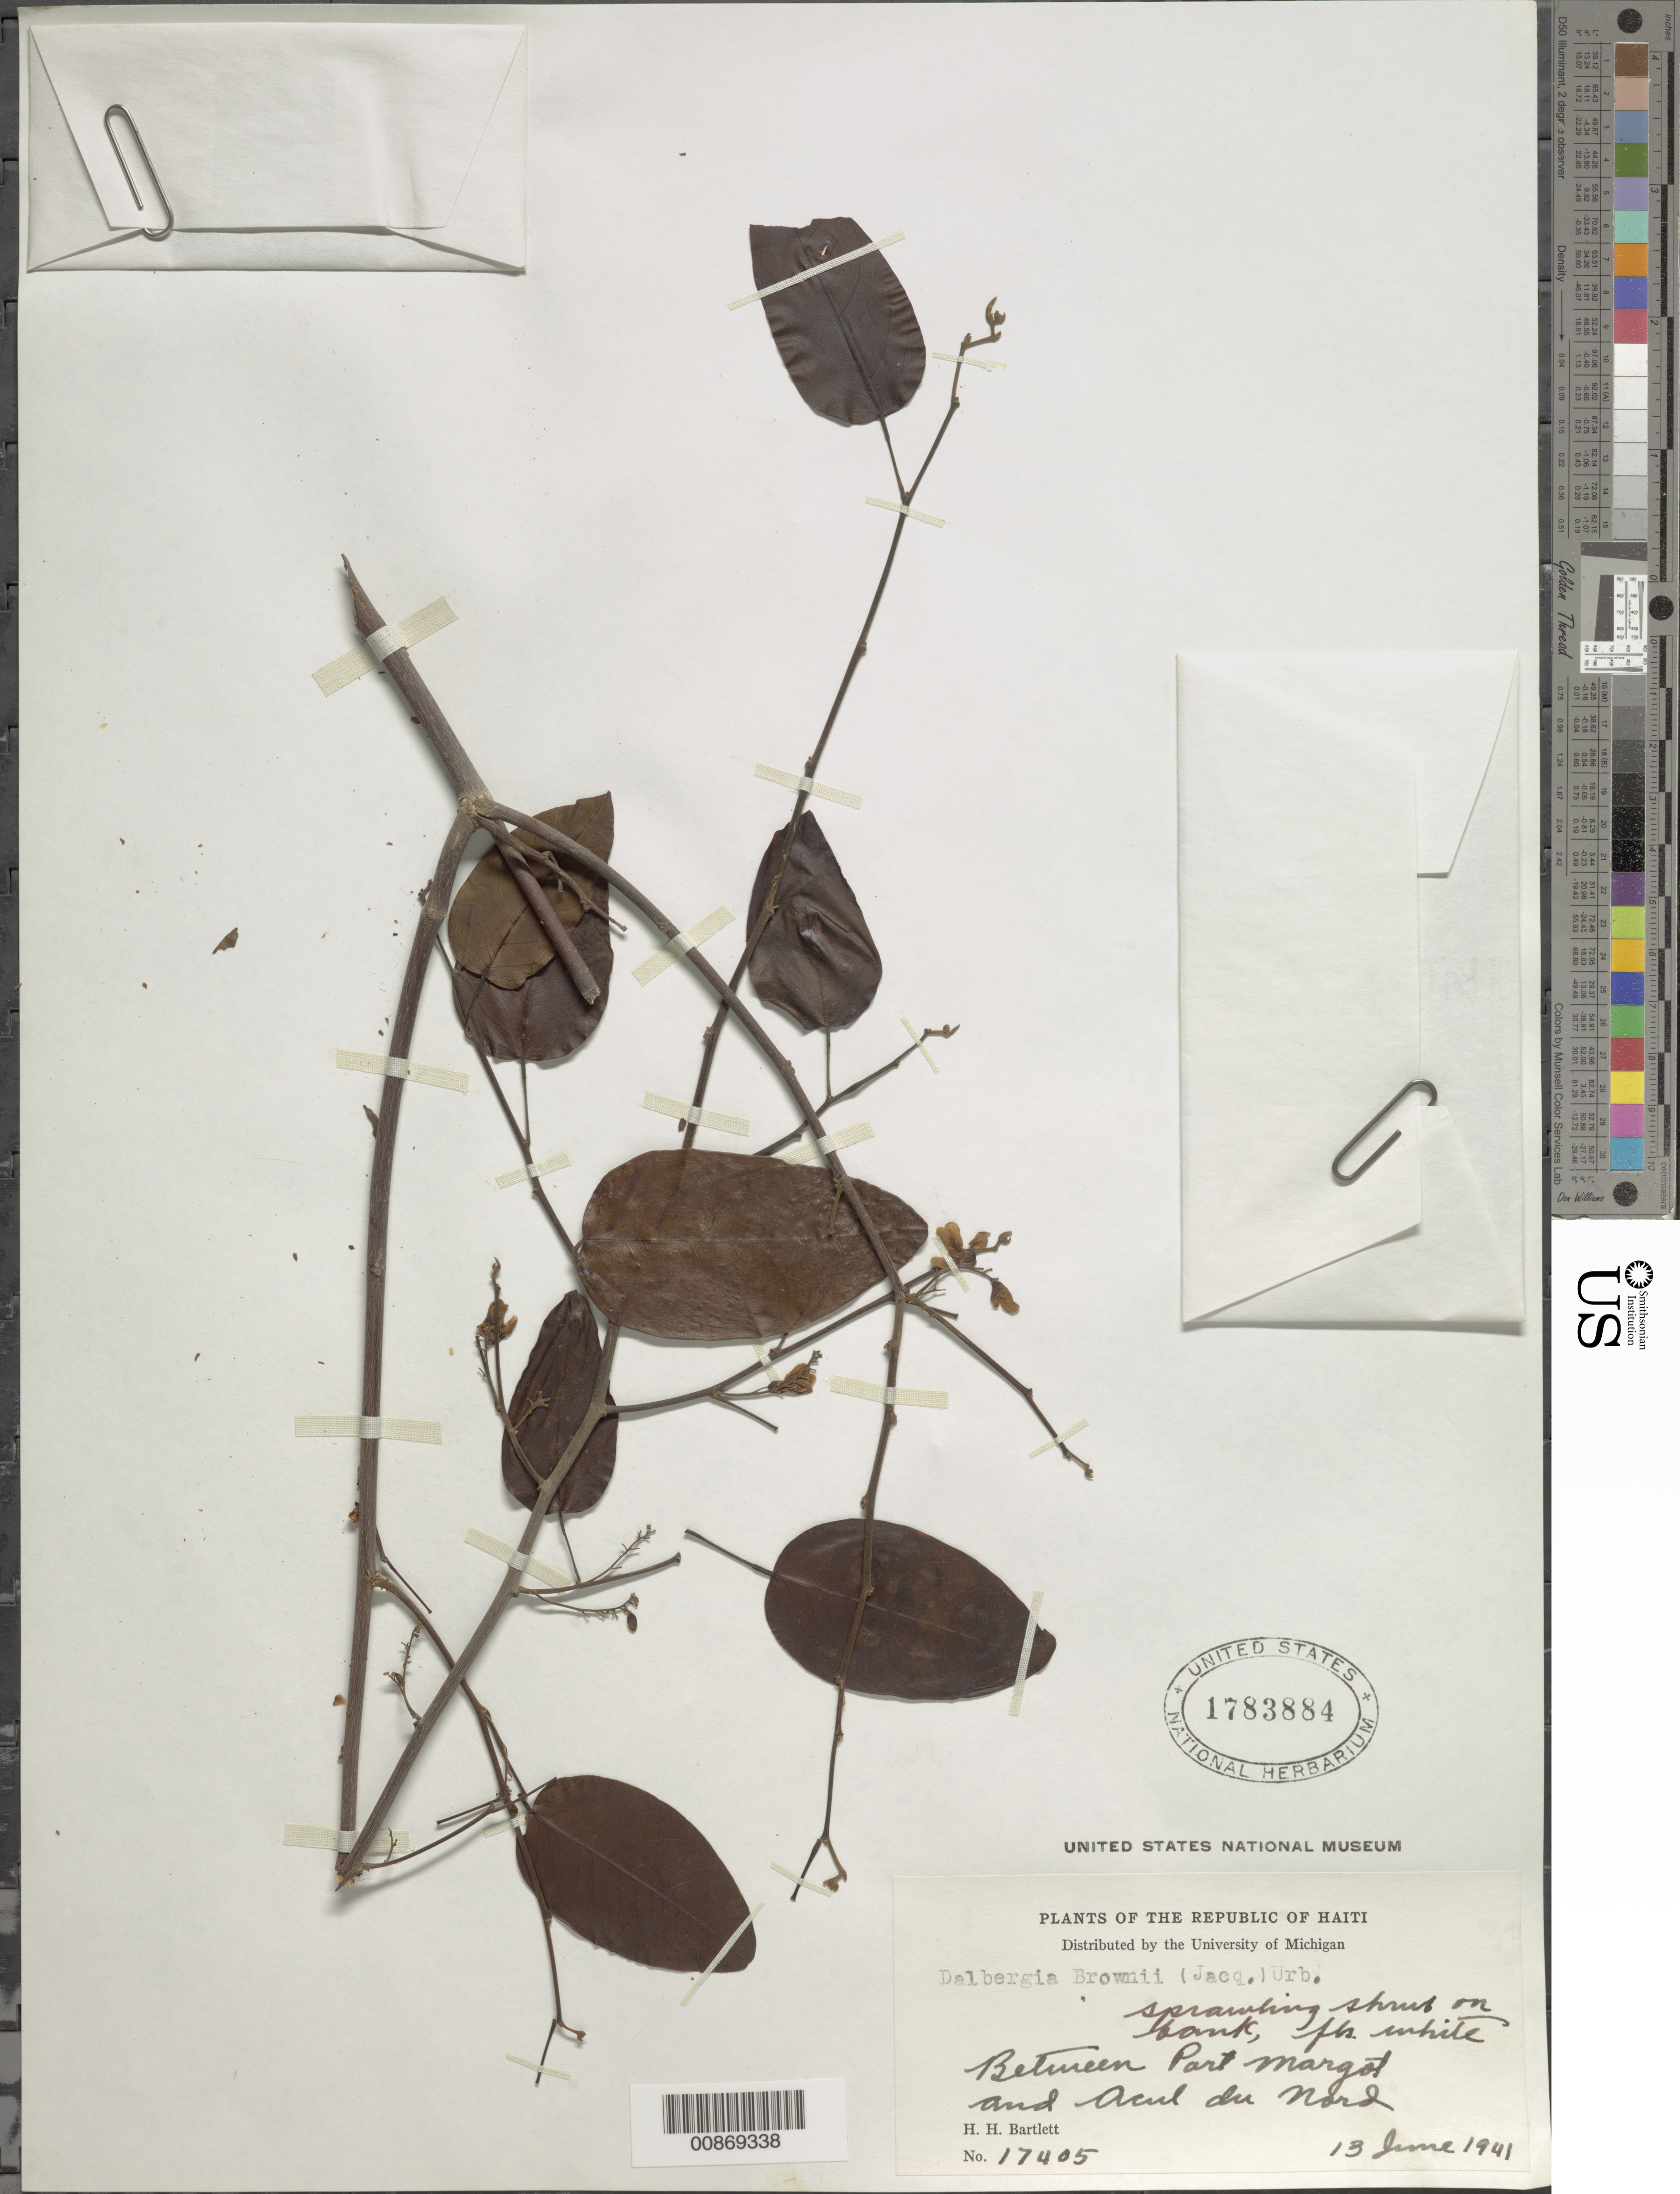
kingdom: Plantae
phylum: Tracheophyta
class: Magnoliopsida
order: Fabales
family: Fabaceae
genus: Dalbergia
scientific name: Dalbergia brownei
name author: (Jacq.) Schinz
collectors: H. H. Bartlett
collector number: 17405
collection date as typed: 13 Jun 1941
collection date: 1941-06-13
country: Haiti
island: Hispaniola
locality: Between Port Margot and Acul du Nord.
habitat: On bank.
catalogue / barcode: US 1783884